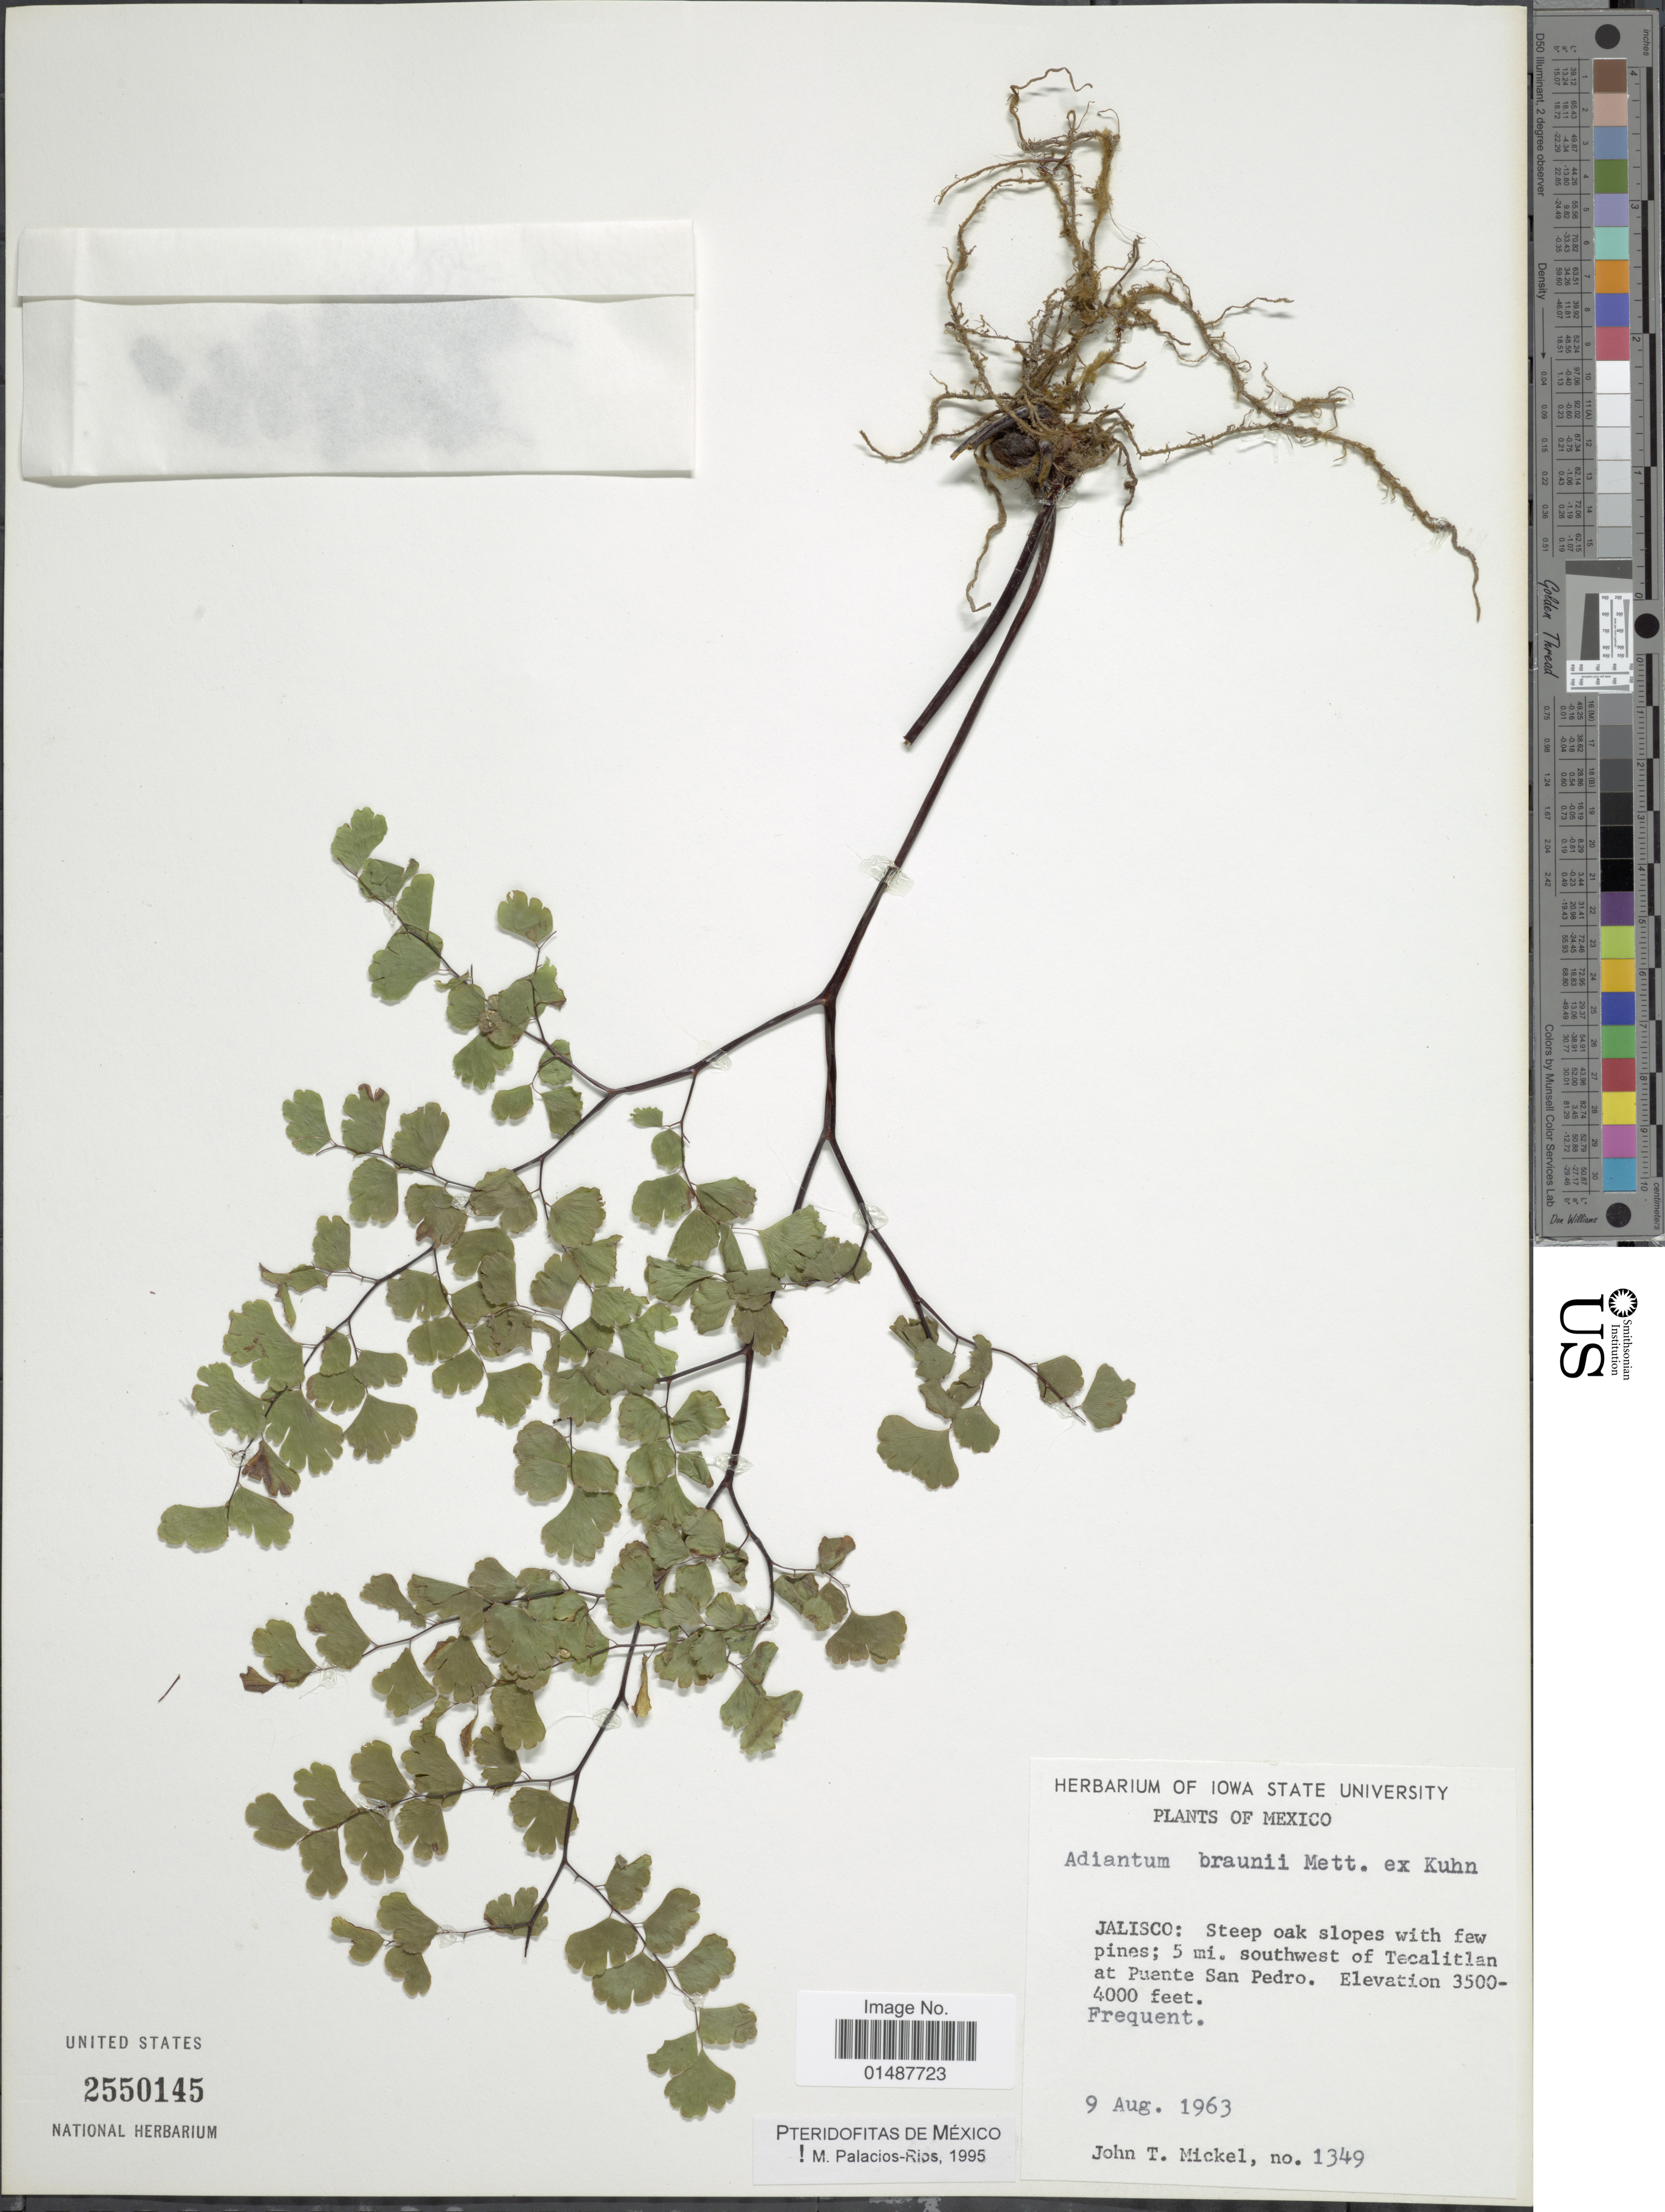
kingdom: Plantae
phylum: Tracheophyta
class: Polypodiopsida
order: Polypodiales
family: Pteridaceae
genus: Adiantum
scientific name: Adiantum braunii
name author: Mett. ex Kuhn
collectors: J. T. Mickel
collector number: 1349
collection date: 1963-08-09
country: Mexico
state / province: Jalisco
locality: Steep oak slopes with few pines; 5 mi. southwest of Tecalitlan at Puente San Pedro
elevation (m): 1067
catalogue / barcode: US 2550145